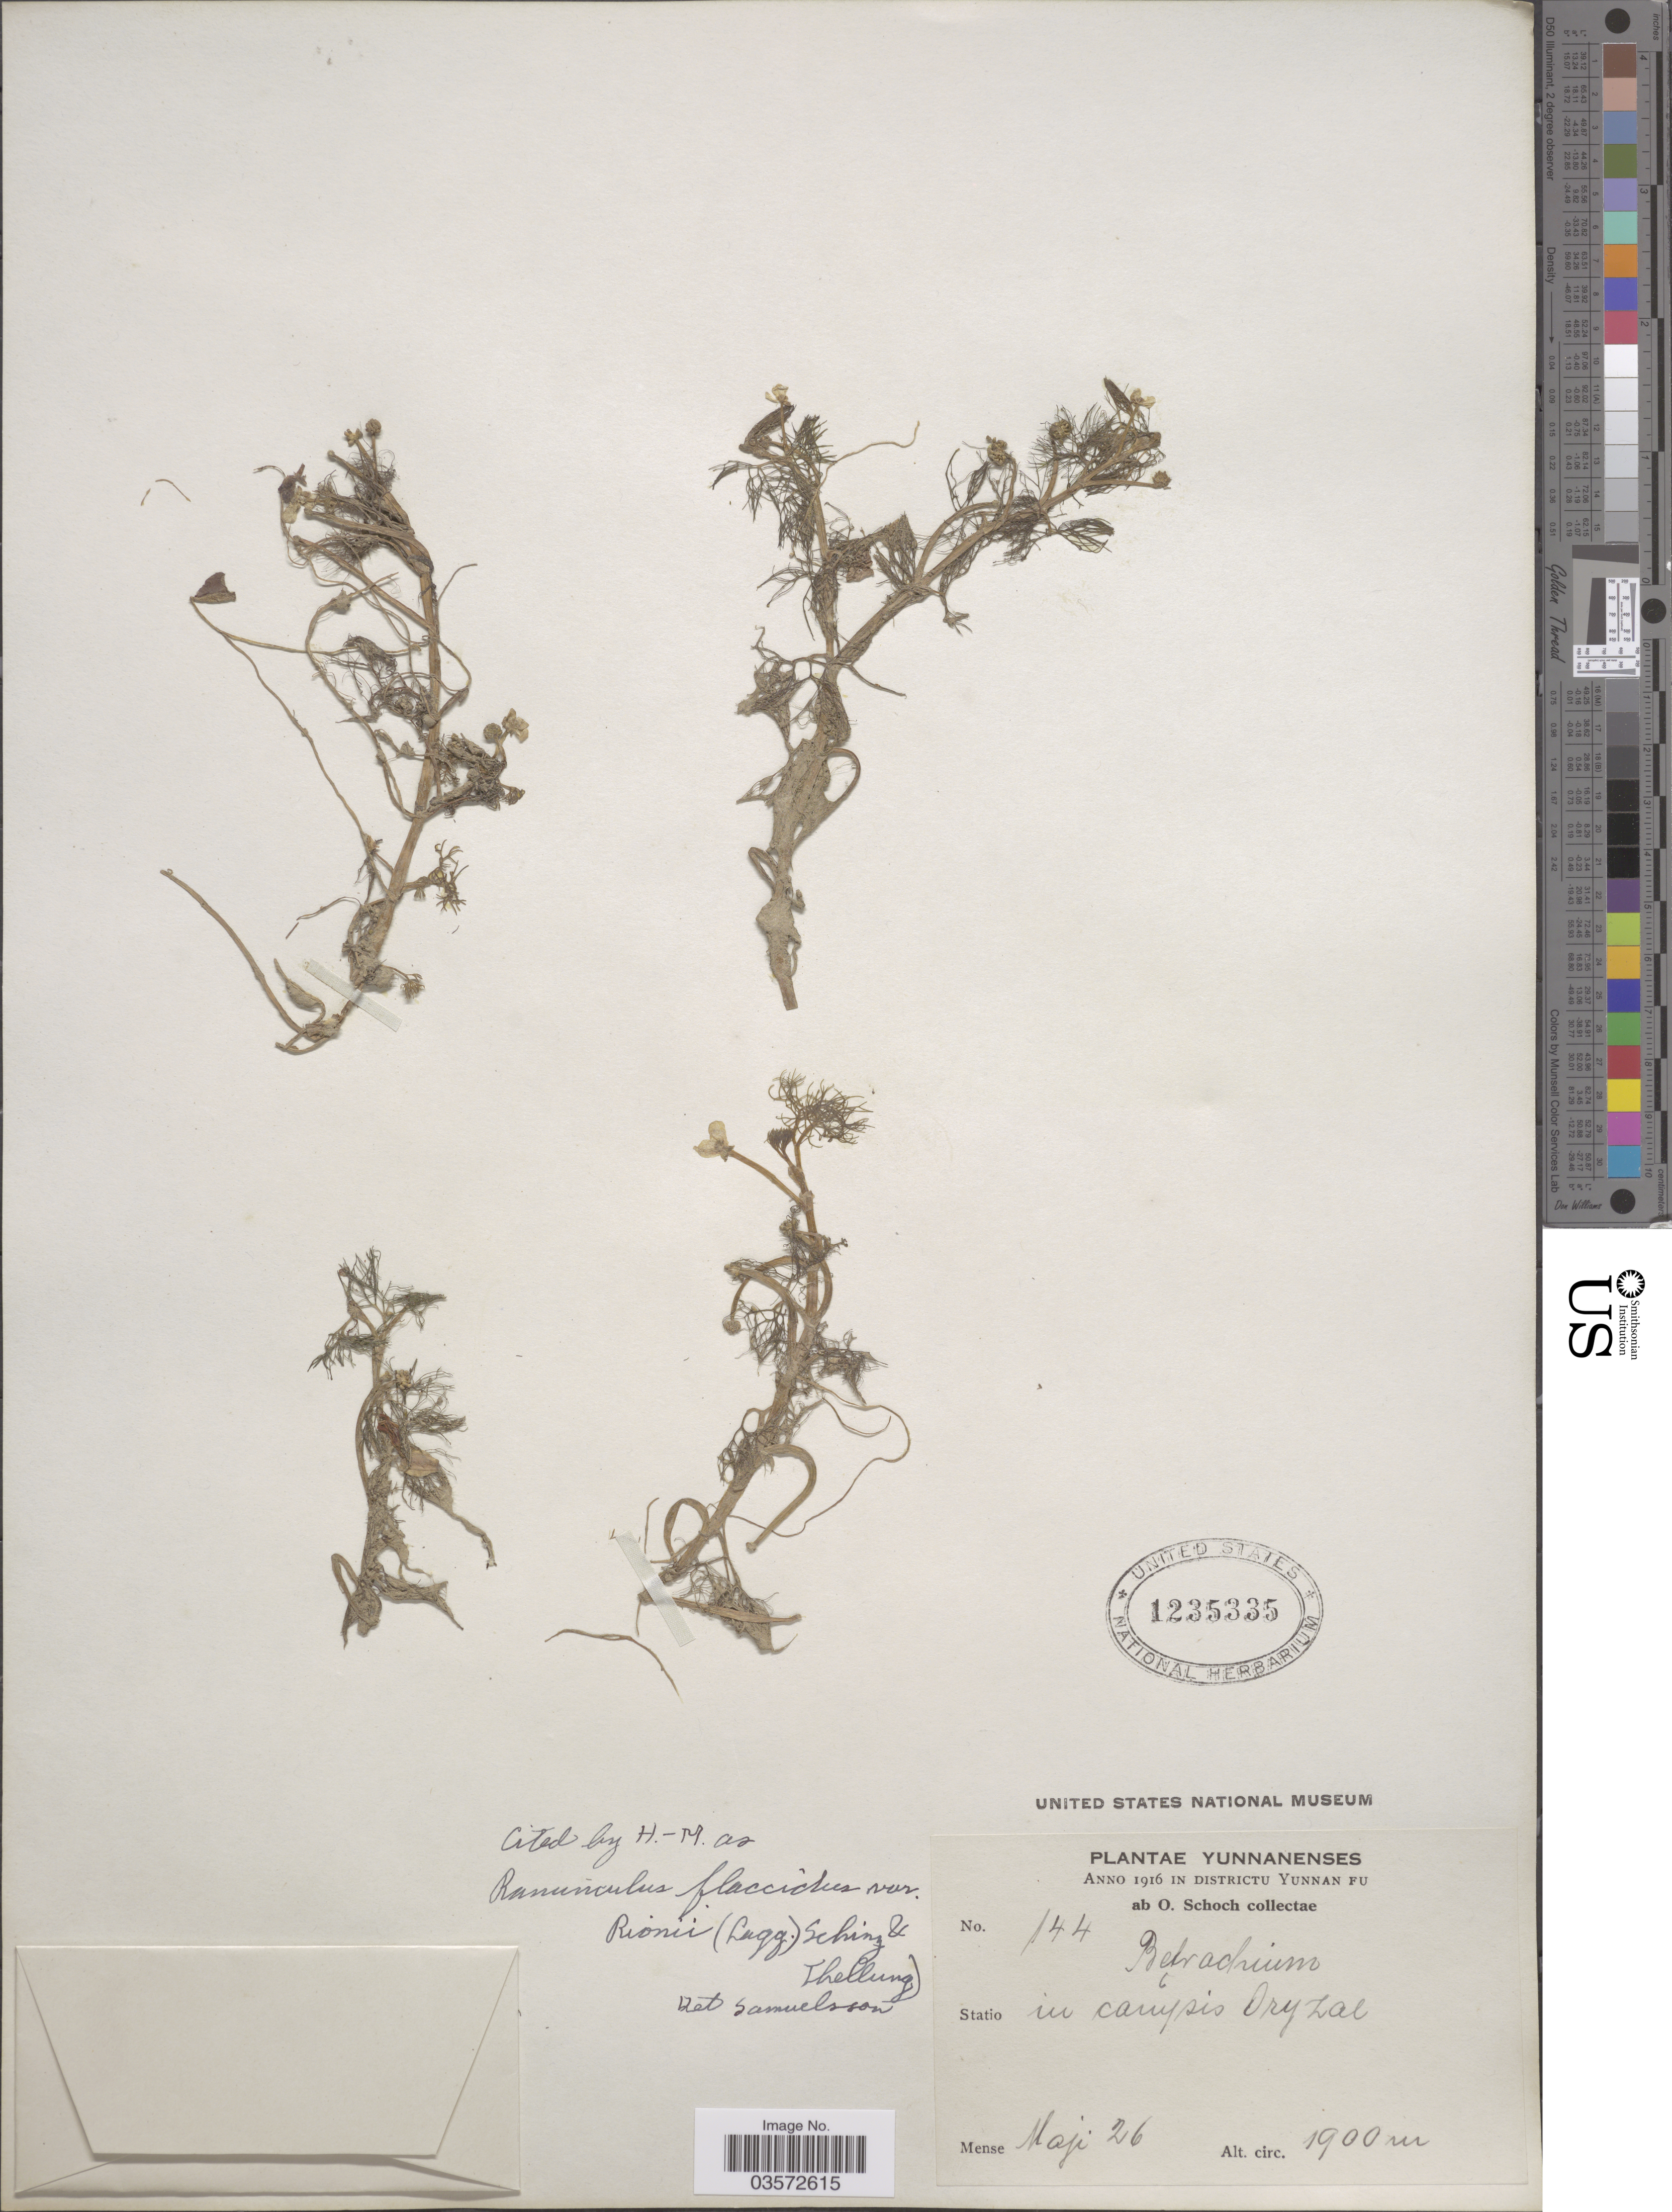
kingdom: Plantae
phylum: Tracheophyta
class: Magnoliopsida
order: Ranunculales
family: Ranunculaceae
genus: Ranunculus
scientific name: Ranunculus flaccidus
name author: Hook. f. & Thomson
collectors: O. Schoch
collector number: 144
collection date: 1916-06-26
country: China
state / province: Yunnan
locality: Yunnanenses. In campis Oryzal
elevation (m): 1900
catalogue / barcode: US 1235335